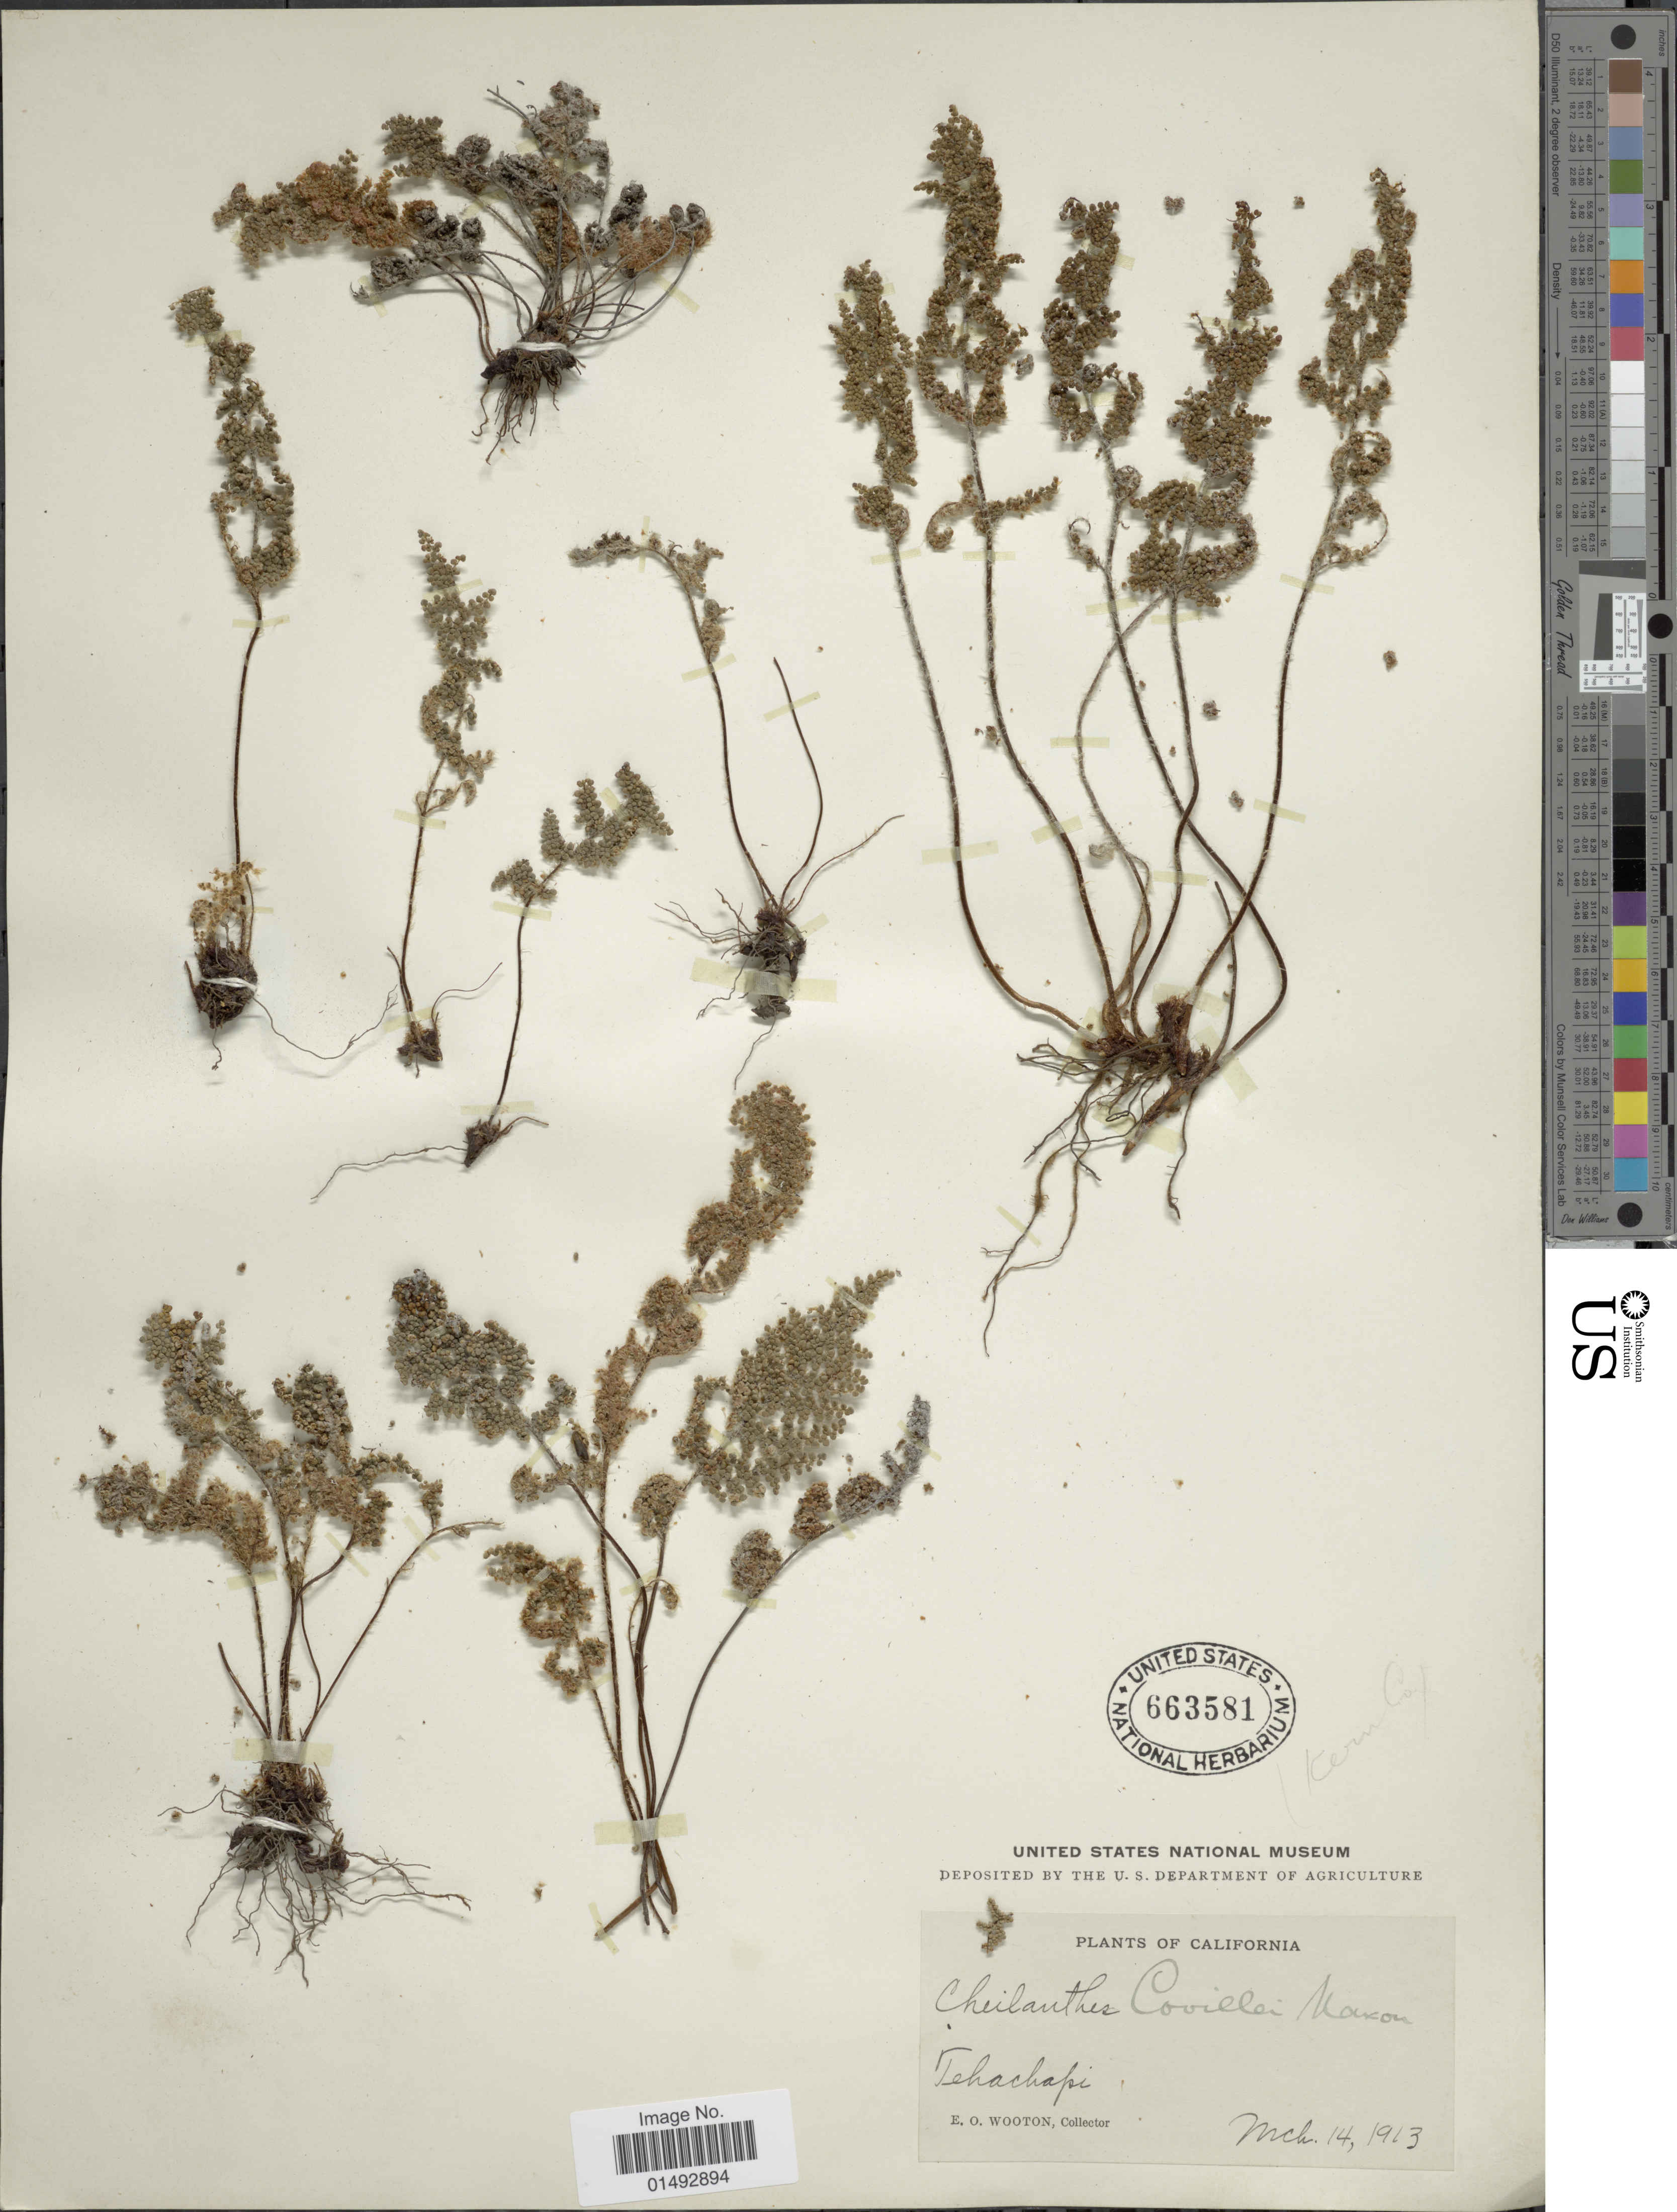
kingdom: Plantae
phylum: Tracheophyta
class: Polypodiopsida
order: Polypodiales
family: Pteridaceae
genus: Myriopteris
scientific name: Myriopteris covillei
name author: (Maxon) Á. Löve & D. Löve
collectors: E. O. Wooton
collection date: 1913-03-14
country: United States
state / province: California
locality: Tehachapi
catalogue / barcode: US 663581